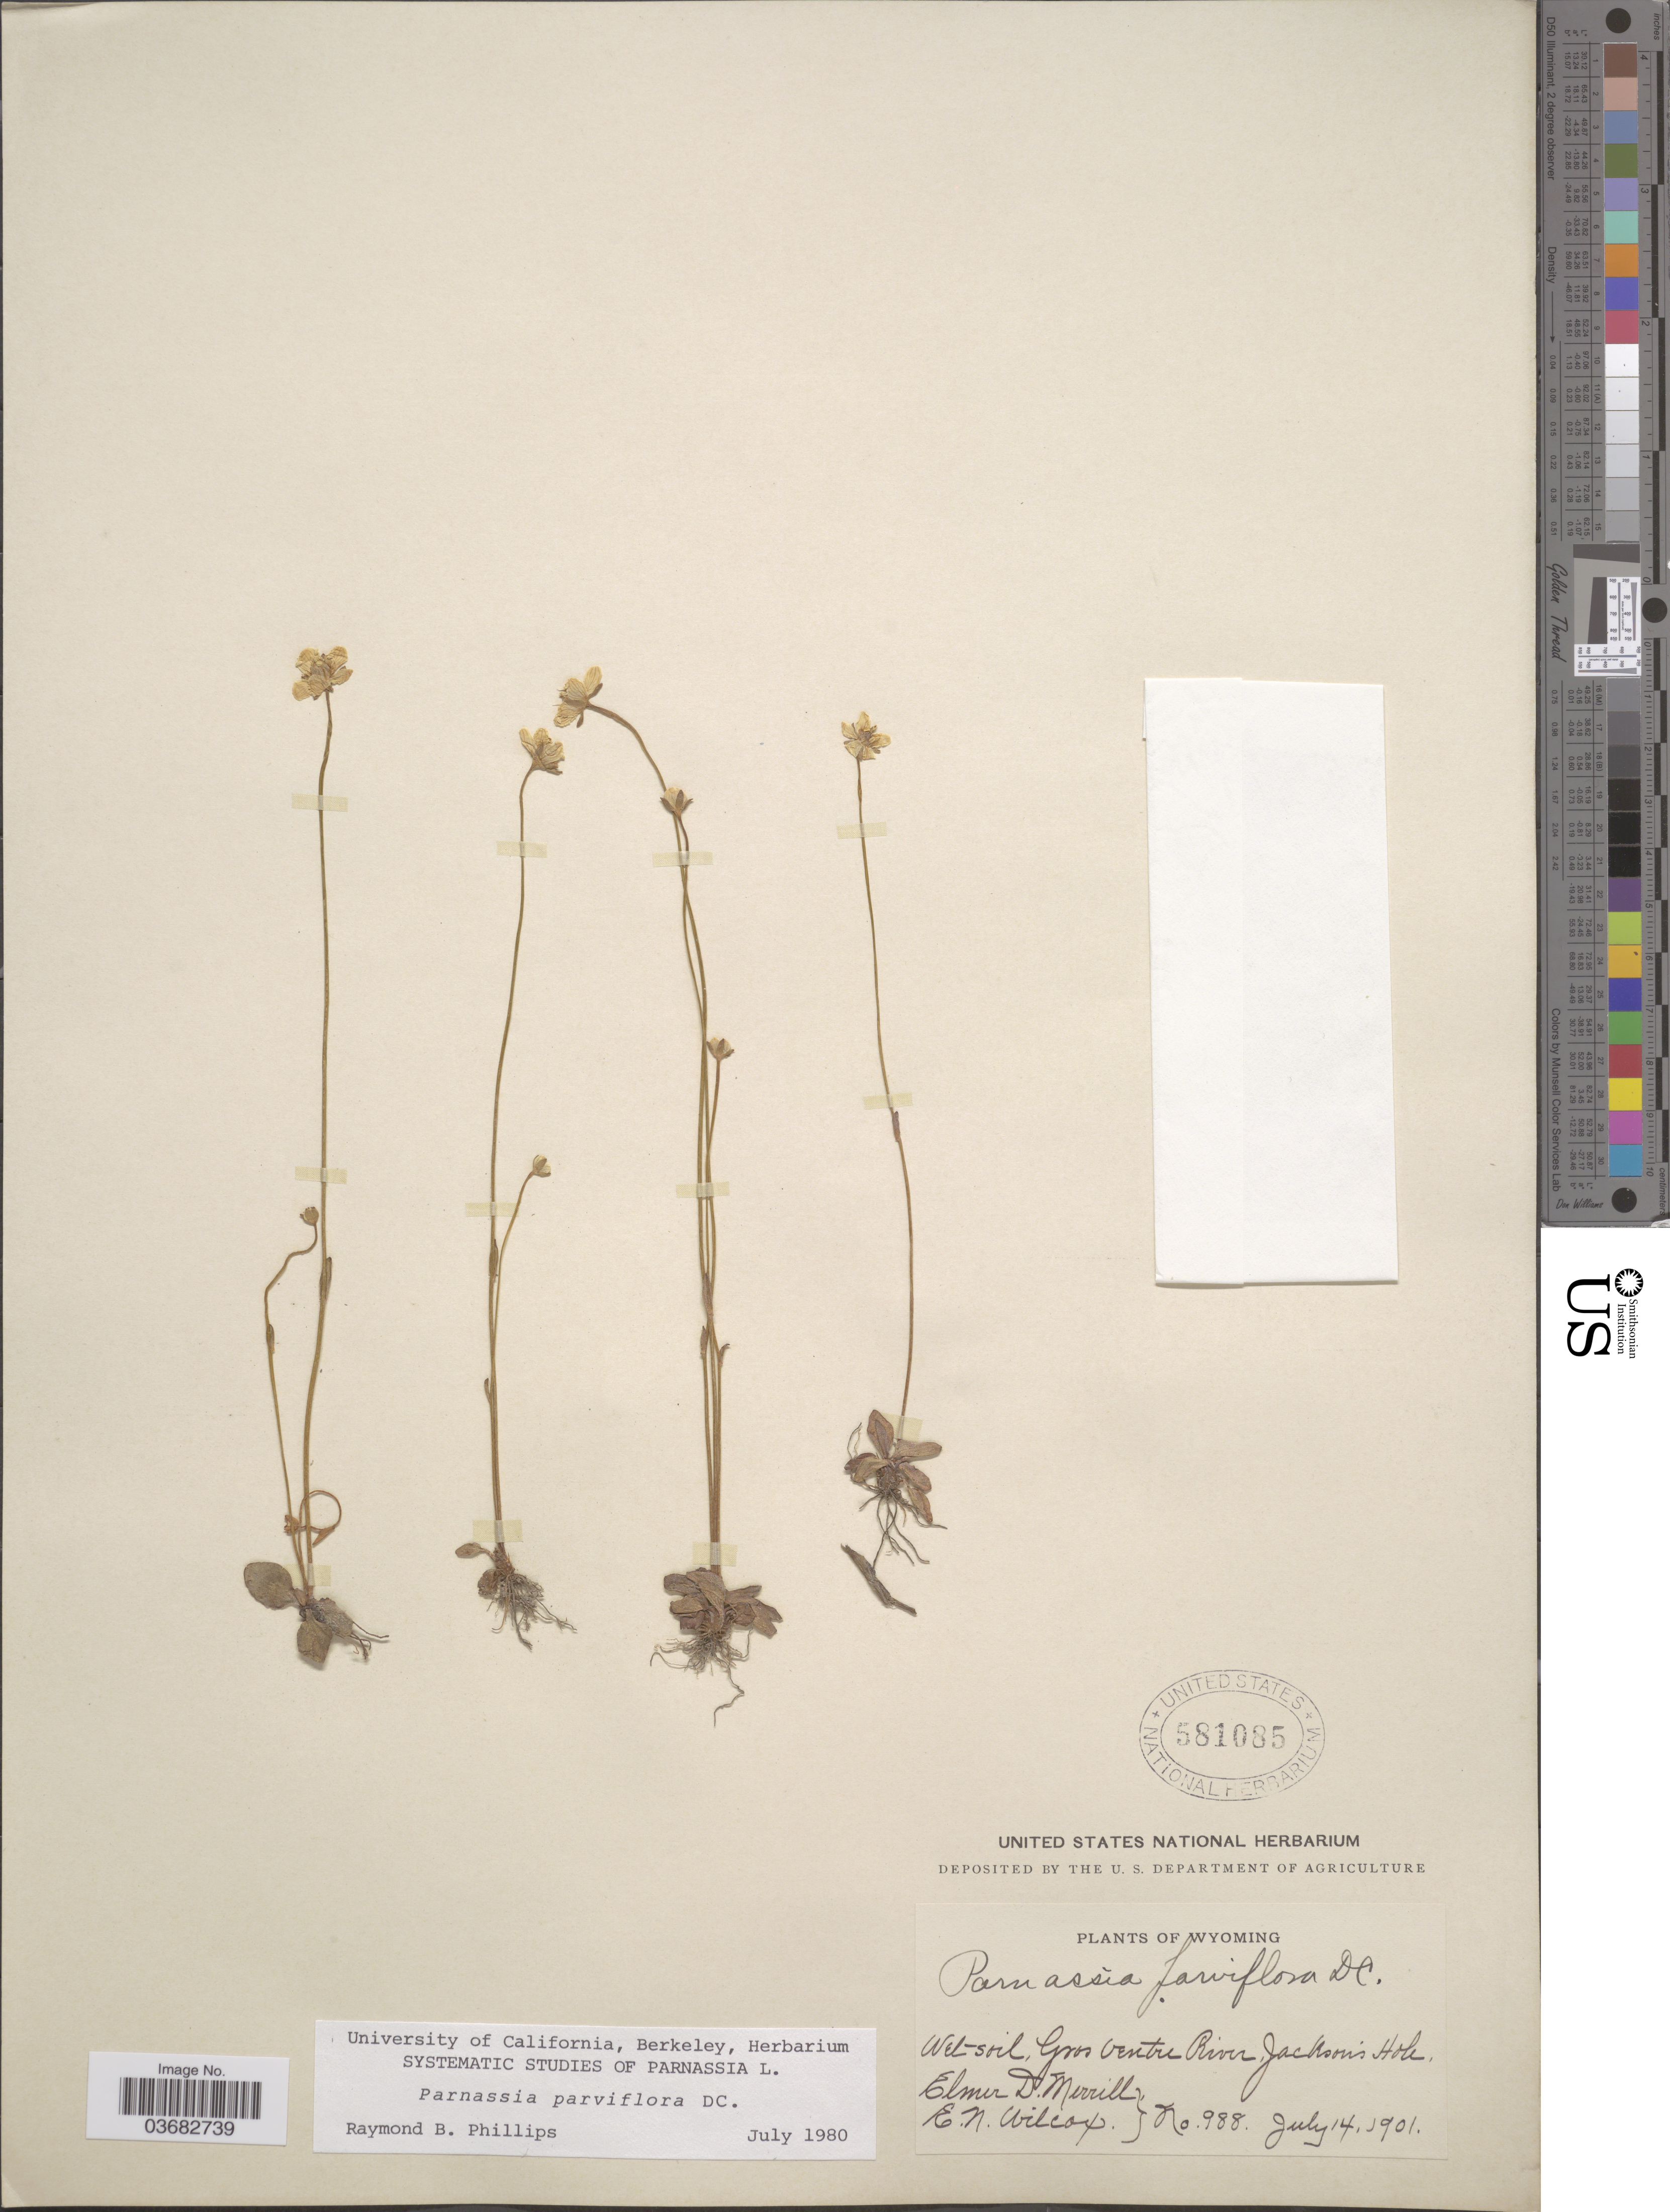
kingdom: Plantae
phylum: Tracheophyta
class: Magnoliopsida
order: Celastrales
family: Parnassiaceae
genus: Parnassia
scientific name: Parnassia parviflora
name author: DC.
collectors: E. D. Merrill & E. Wilcox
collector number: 988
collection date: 1901-07-14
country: United States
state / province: Wyoming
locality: Wet soil, Gros Ventre River, Jackson's Hole.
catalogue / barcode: US 581085